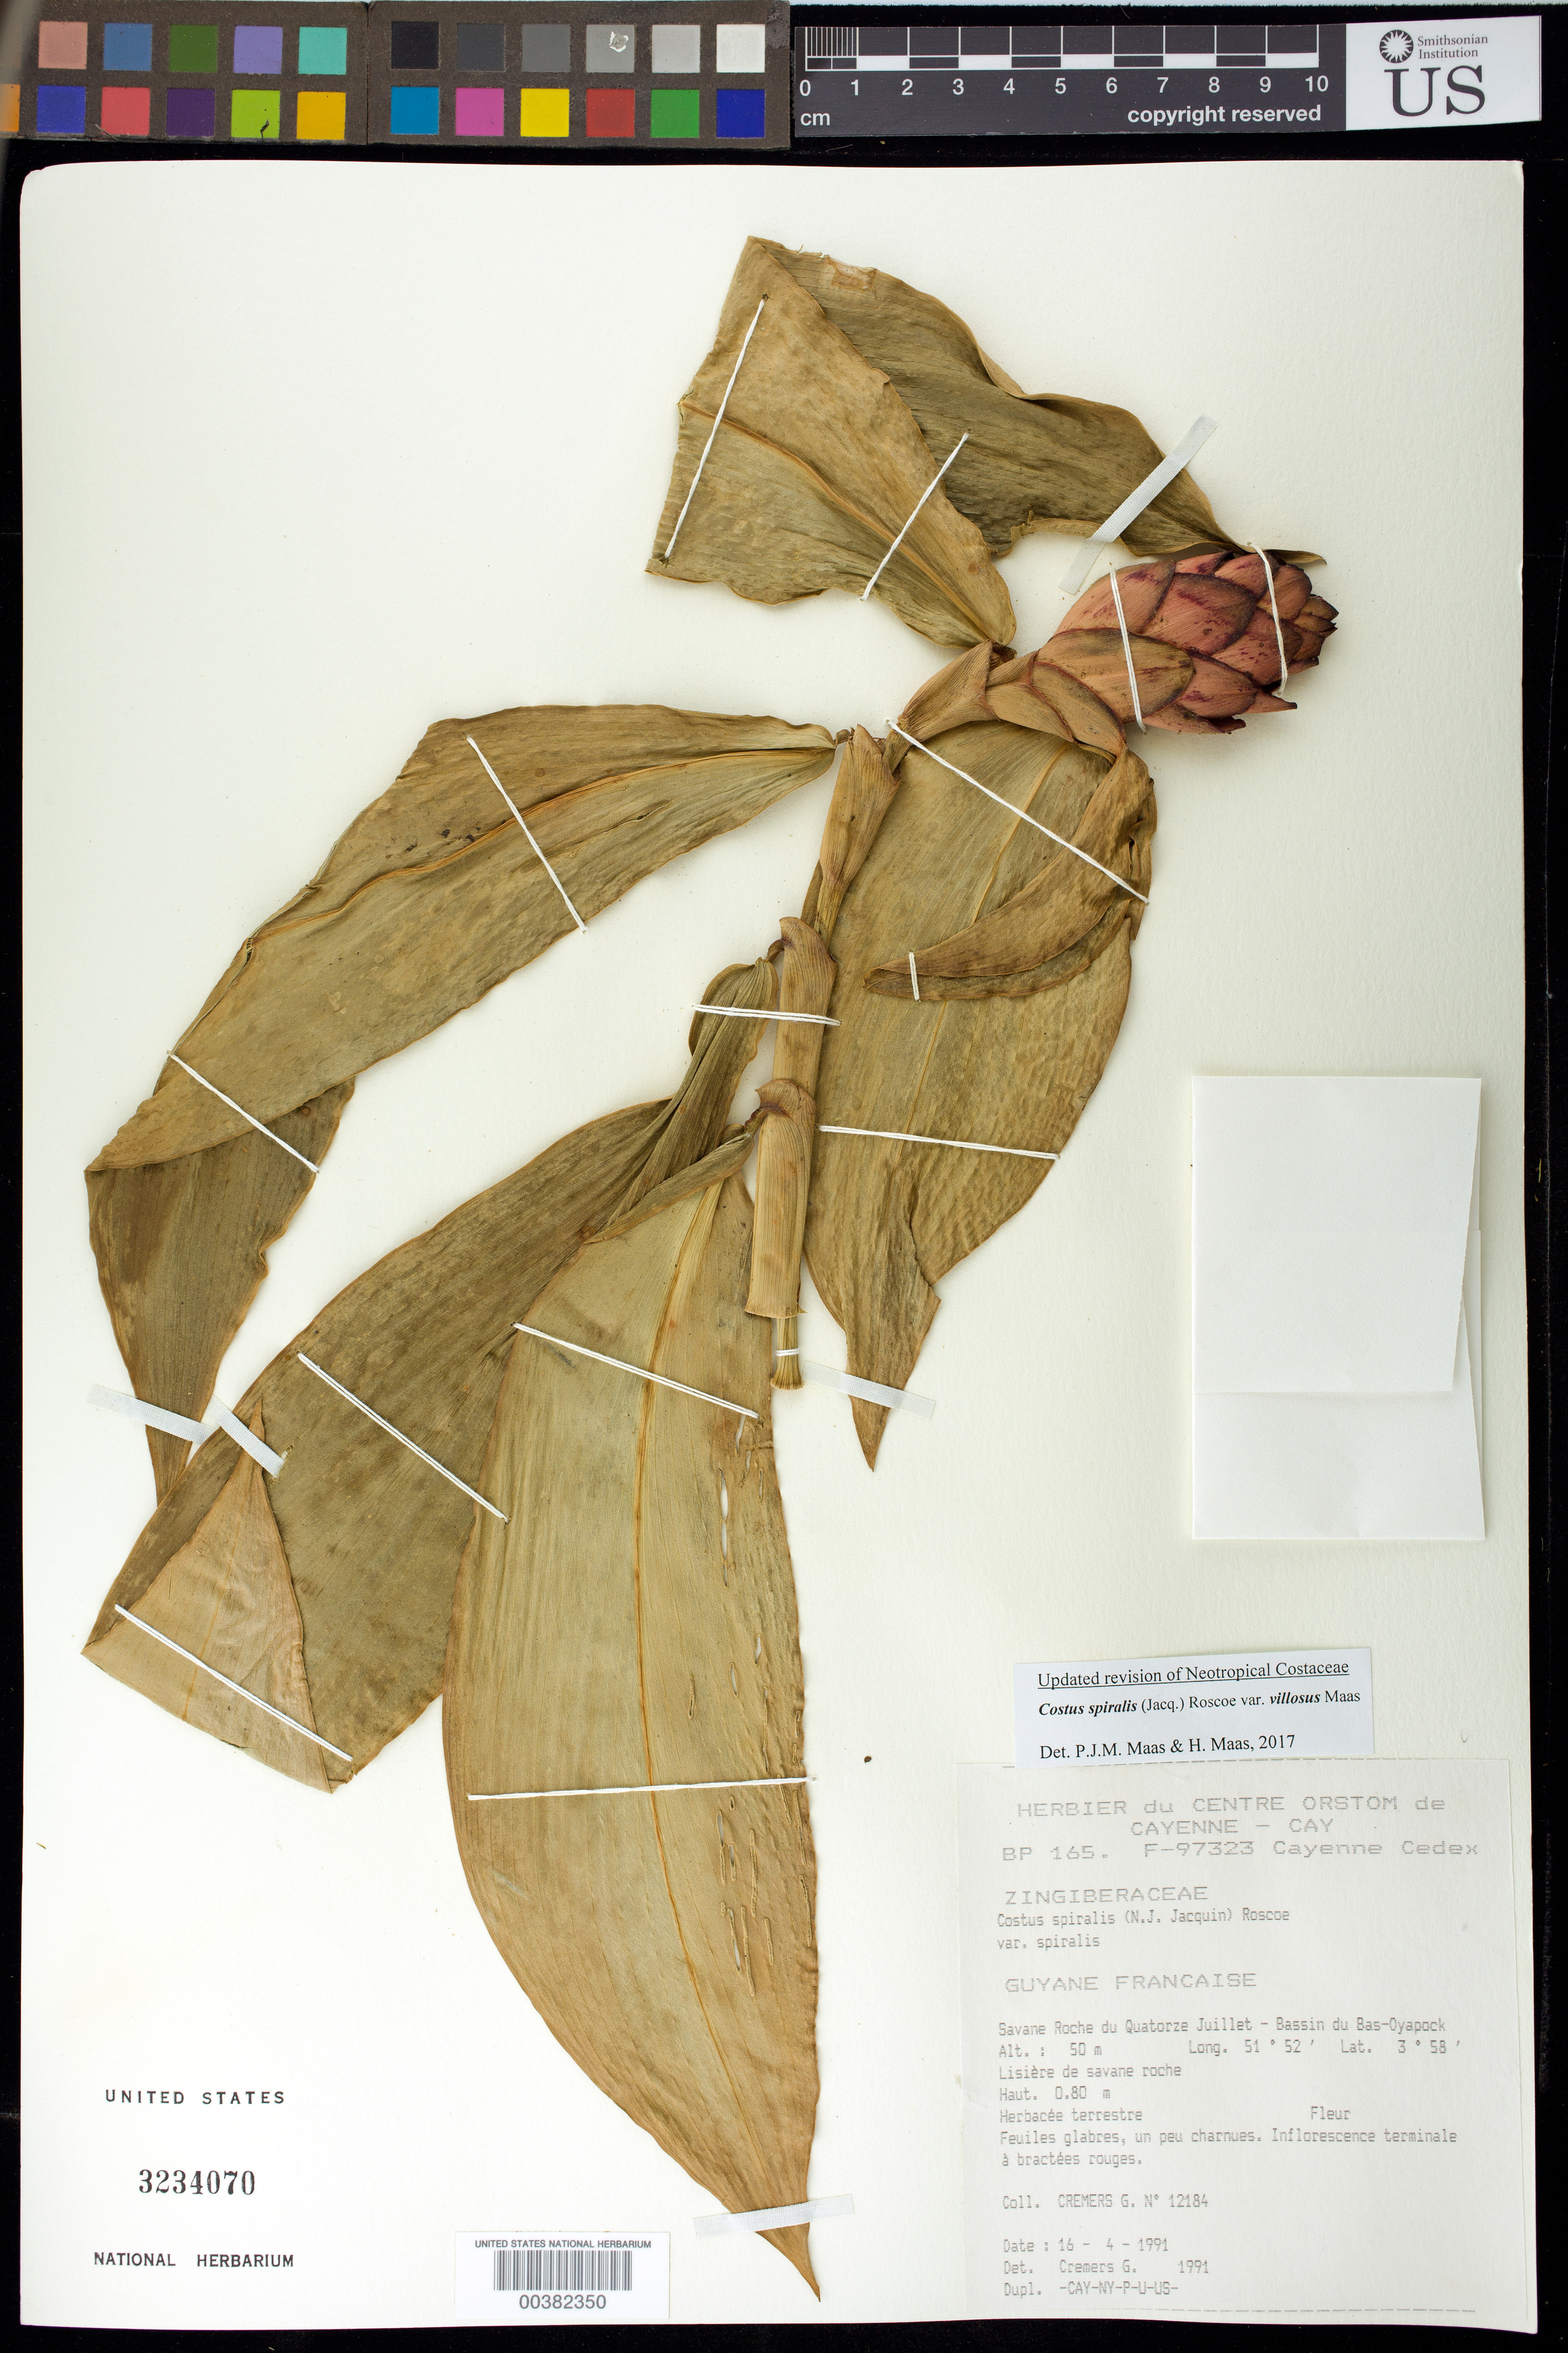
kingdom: Plantae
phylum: Tracheophyta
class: Liliopsida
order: Zingiberales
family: Costaceae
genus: Costus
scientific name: Costus spiralis var. villosus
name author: Maas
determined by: Maas, Paul J.; Maas, H.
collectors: G. Cremers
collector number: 12184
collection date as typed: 16 Apr 1991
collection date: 1991-04-16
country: French Guiana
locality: Savane roche du quatorze julliet - bassin du bas-oyapock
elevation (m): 50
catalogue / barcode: US 3234070